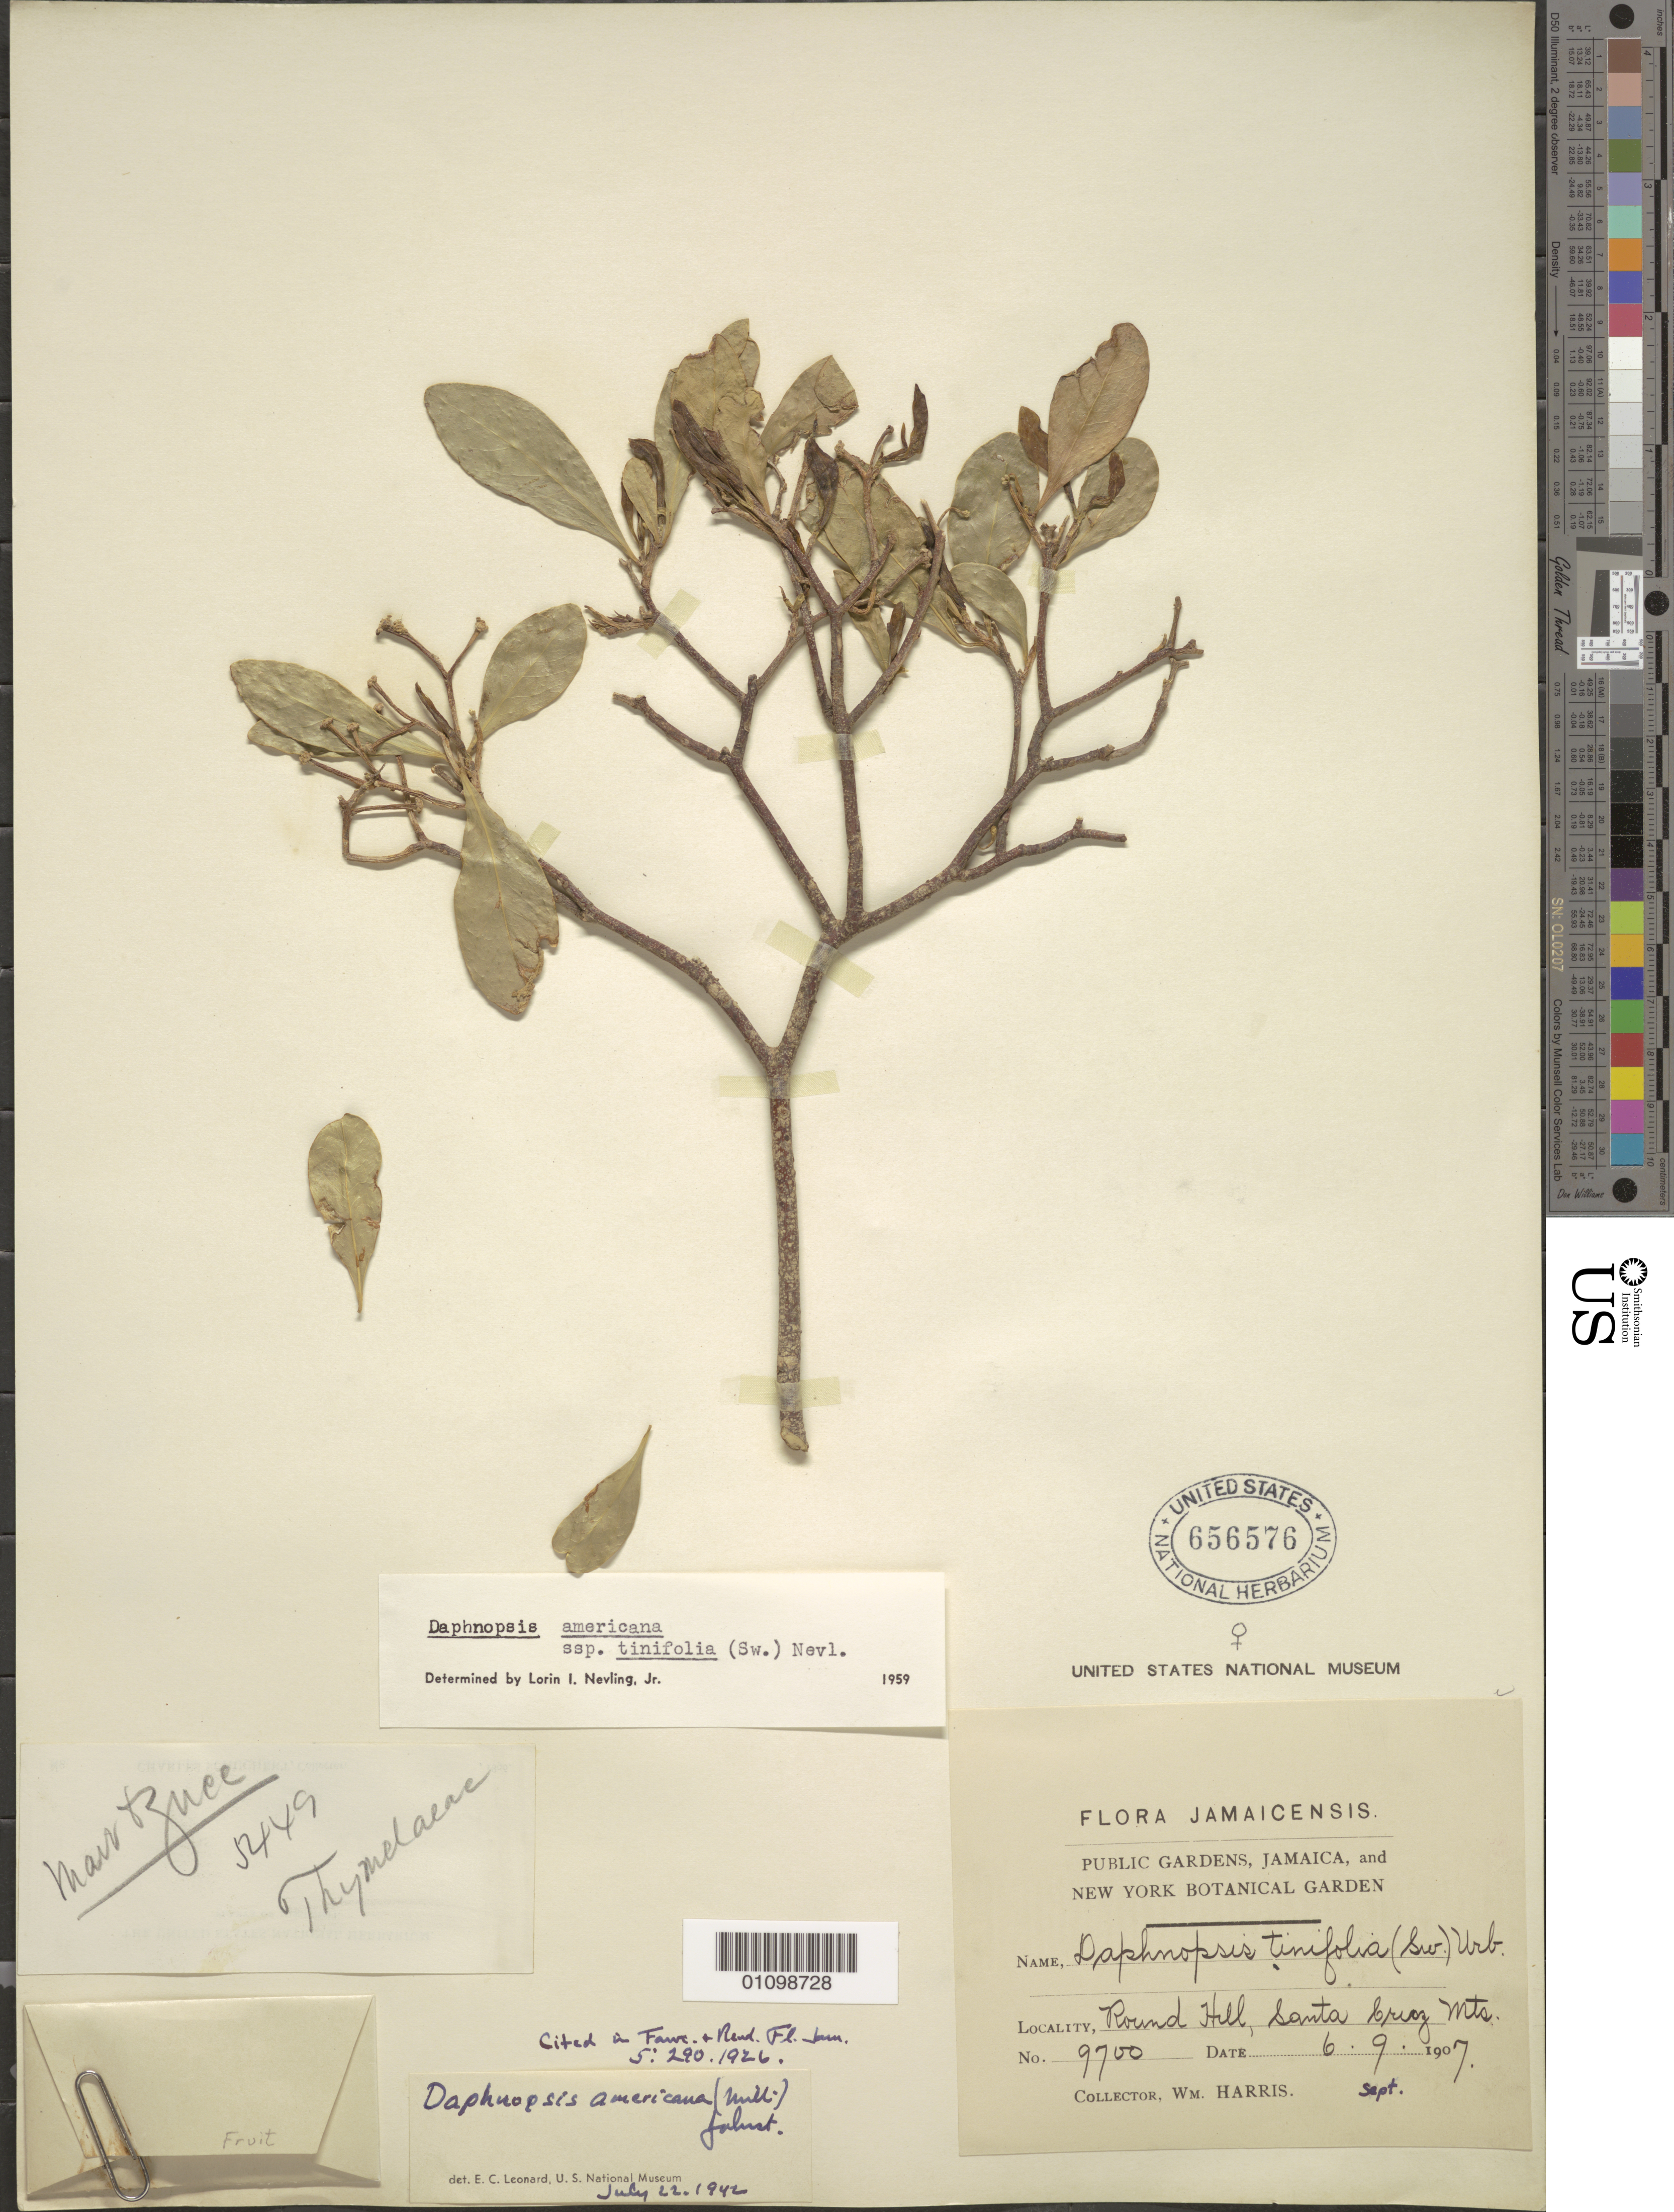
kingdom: Plantae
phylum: Tracheophyta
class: Magnoliopsida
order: Malvales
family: Thymelaeaceae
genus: Daphnopsis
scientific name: Daphnopsis americana subsp. tinifolia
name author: (Sw.) Nevling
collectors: W. Harris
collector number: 9700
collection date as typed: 06 Sep 1907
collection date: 1907-09-06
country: Jamaica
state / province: Saint Elizabeth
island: Jamaica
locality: Round Hill, Santa Cruz Mts.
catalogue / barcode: US 9700